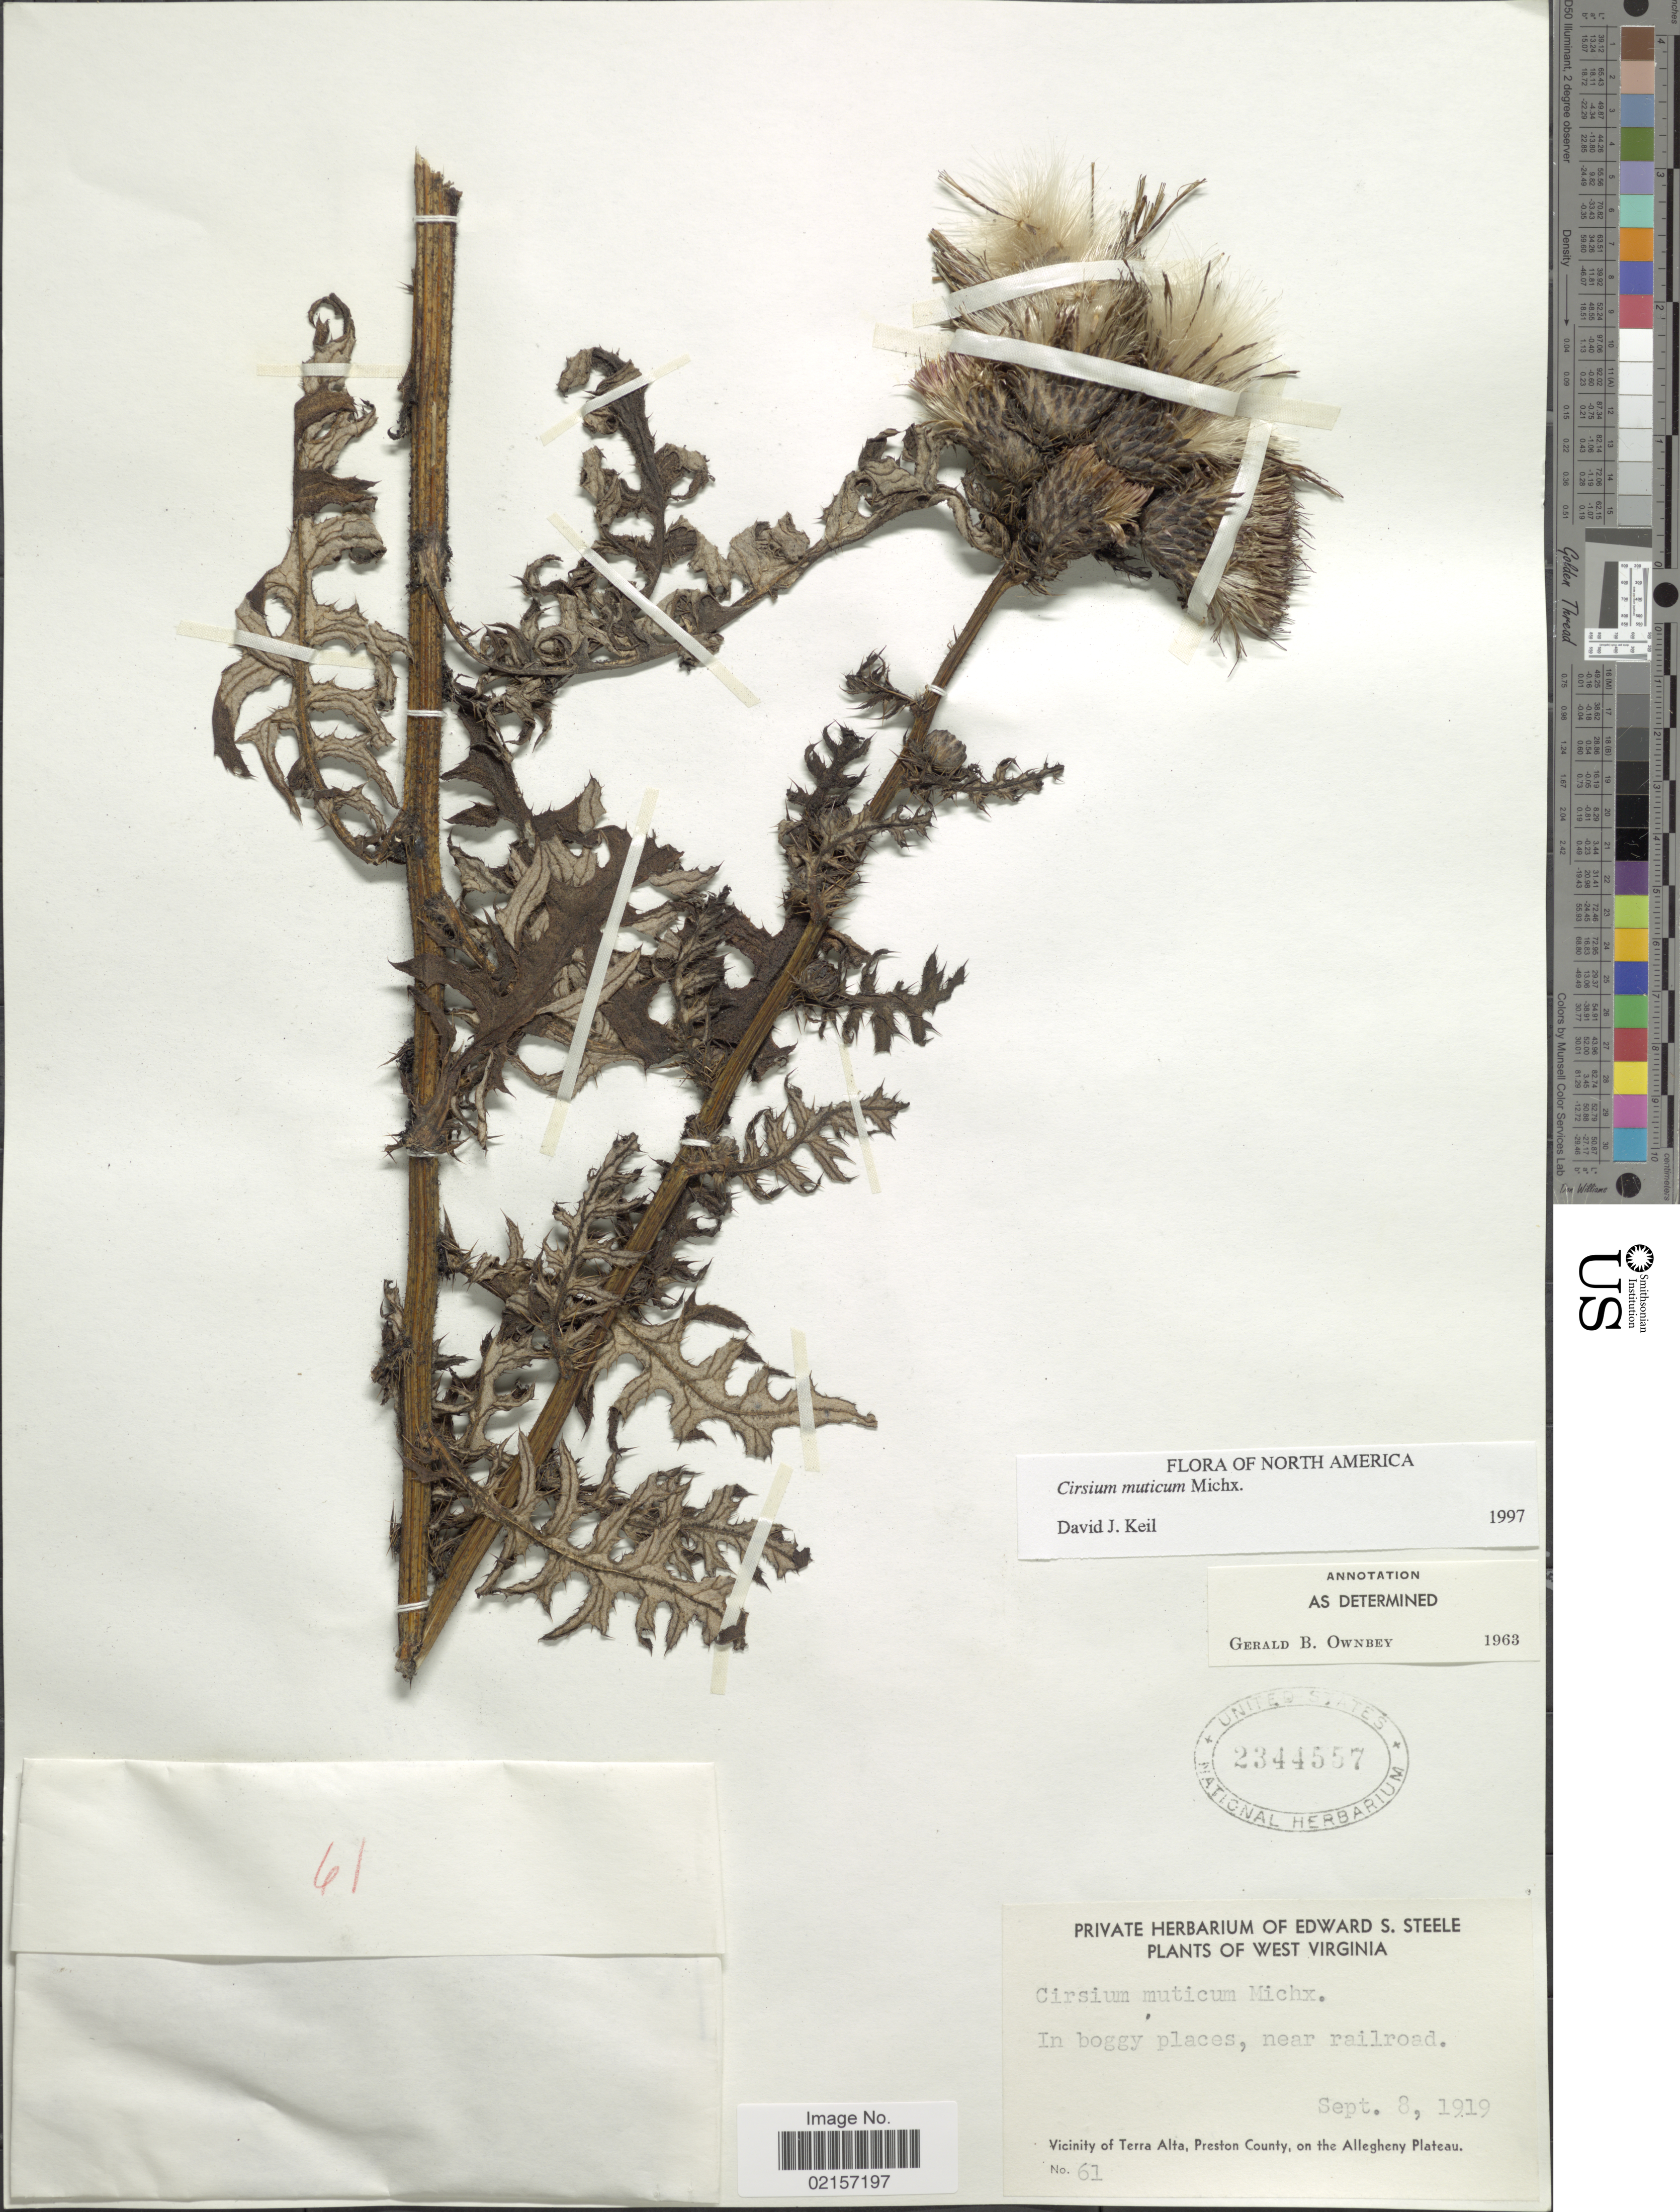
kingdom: Plantae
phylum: Tracheophyta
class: Magnoliopsida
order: Asterales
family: Asteraceae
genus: Cirsium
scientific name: Cirsium muticum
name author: Michx.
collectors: ex herb. Edward S. Steele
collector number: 61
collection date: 1919-09-08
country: United States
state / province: West Virginia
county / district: Preston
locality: In boggy places, near railroad, vicinity of Terra Alta, Preston County, on the Allegheny Plateau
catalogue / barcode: US 2344557